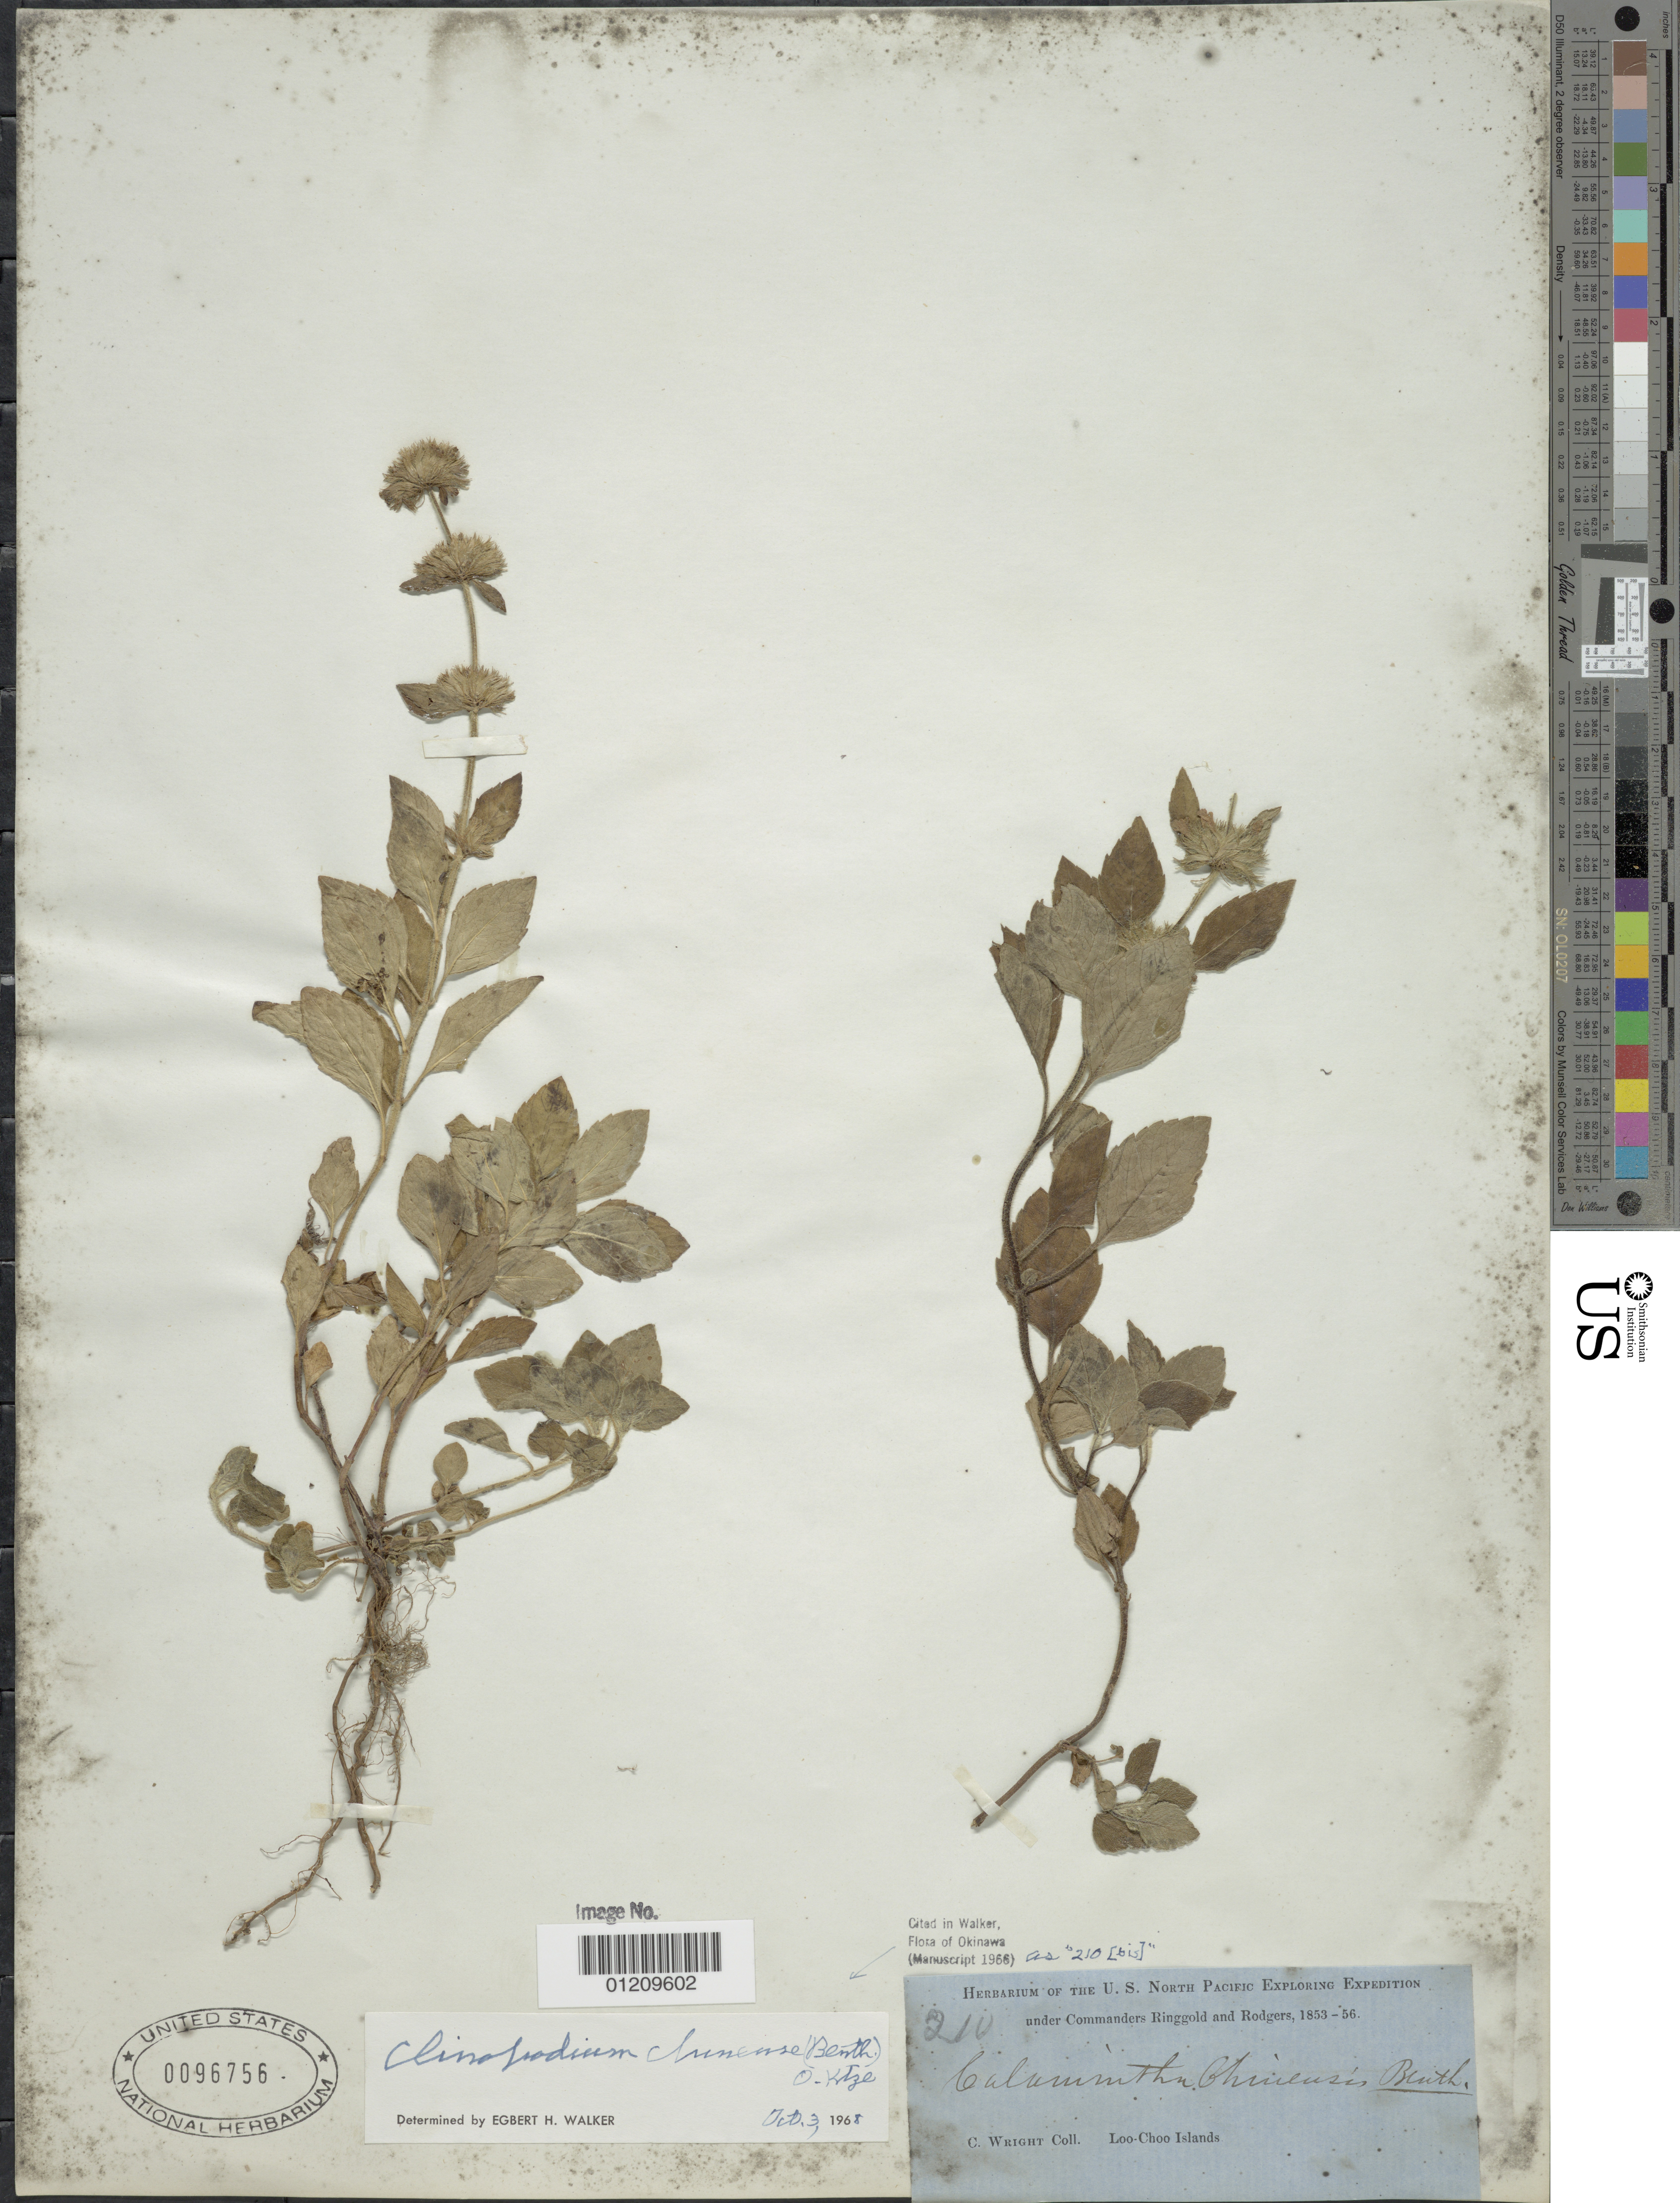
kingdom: Plantae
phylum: Tracheophyta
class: Magnoliopsida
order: Lamiales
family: Lamiaceae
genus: Clinopodium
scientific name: Clinopodium chinense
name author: (Benth.) Kuntze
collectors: C. Wright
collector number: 210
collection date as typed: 1853 to -- --- 1856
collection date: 1853/1856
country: Japan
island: Ryukyu Islands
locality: Loo Choo Islands.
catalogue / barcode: US 96756